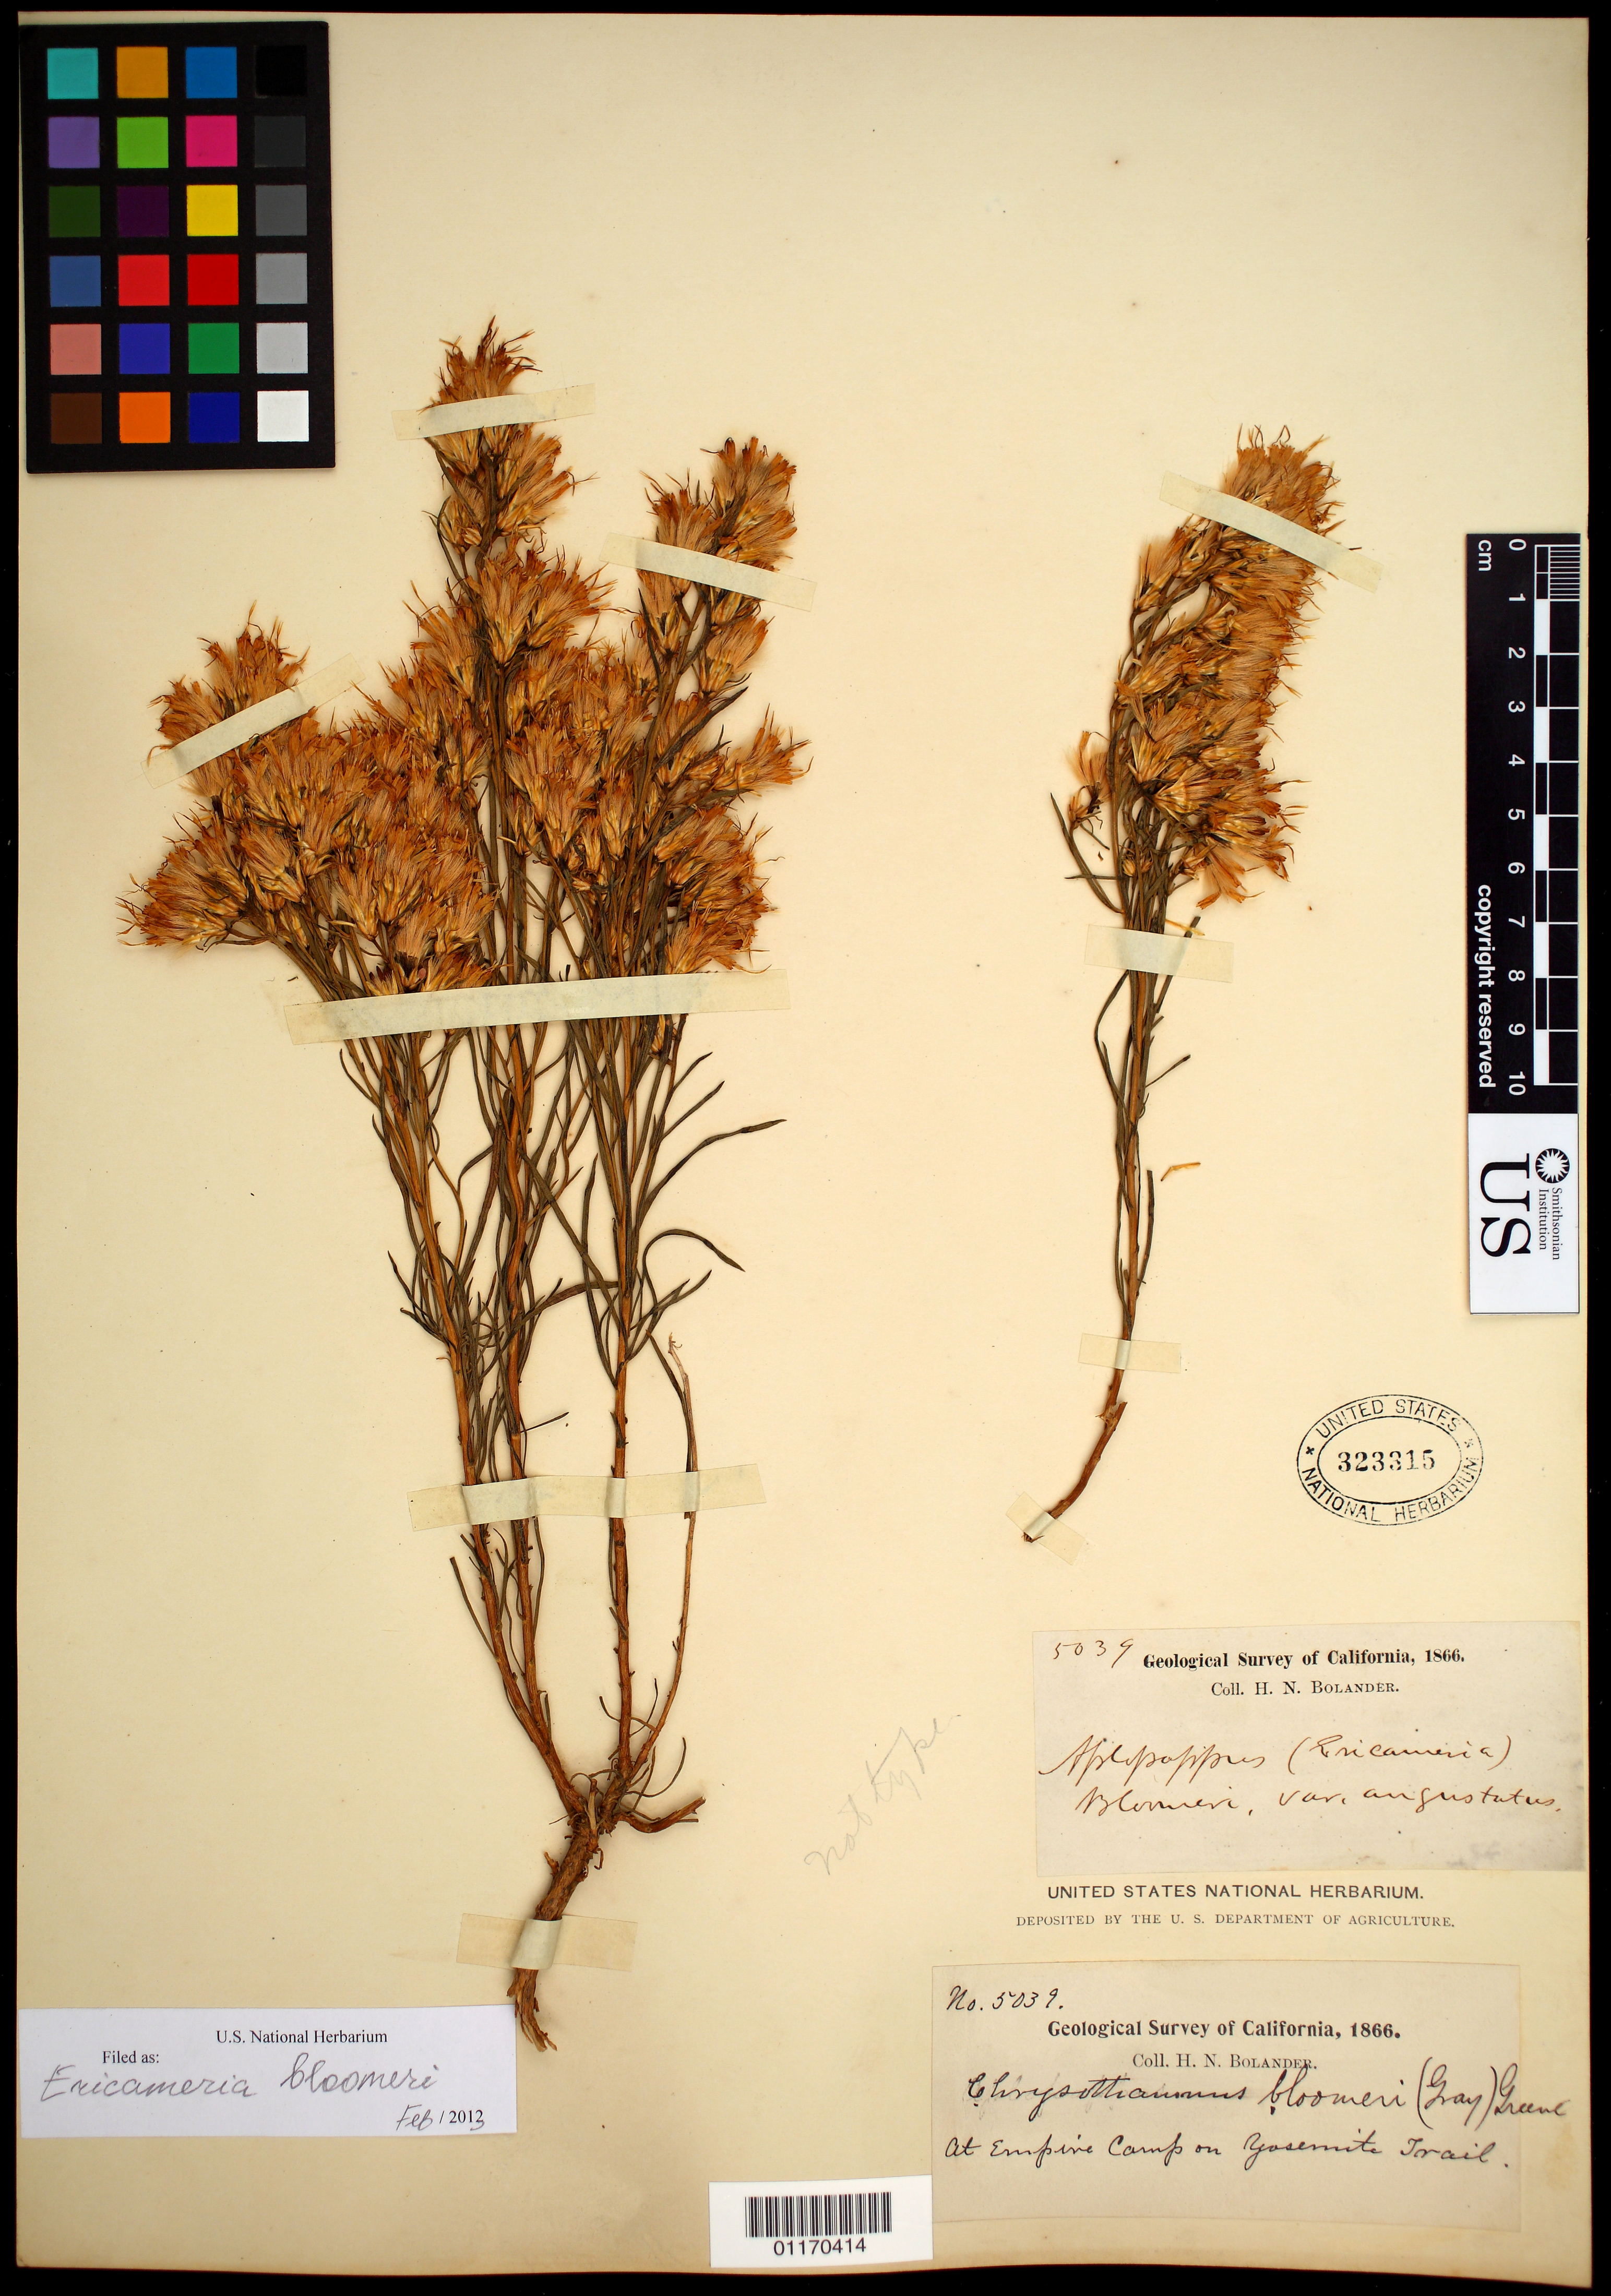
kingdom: Plantae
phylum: Tracheophyta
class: Magnoliopsida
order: Asterales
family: Asteraceae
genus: Ericameria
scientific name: Ericameria bloomeri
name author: (A. Gray) J.F. Macbr.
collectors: H. Bolander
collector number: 5039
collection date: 1866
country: United States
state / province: California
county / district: Mariposa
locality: at Empire Camp on Yosemite Trail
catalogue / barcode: US 323315